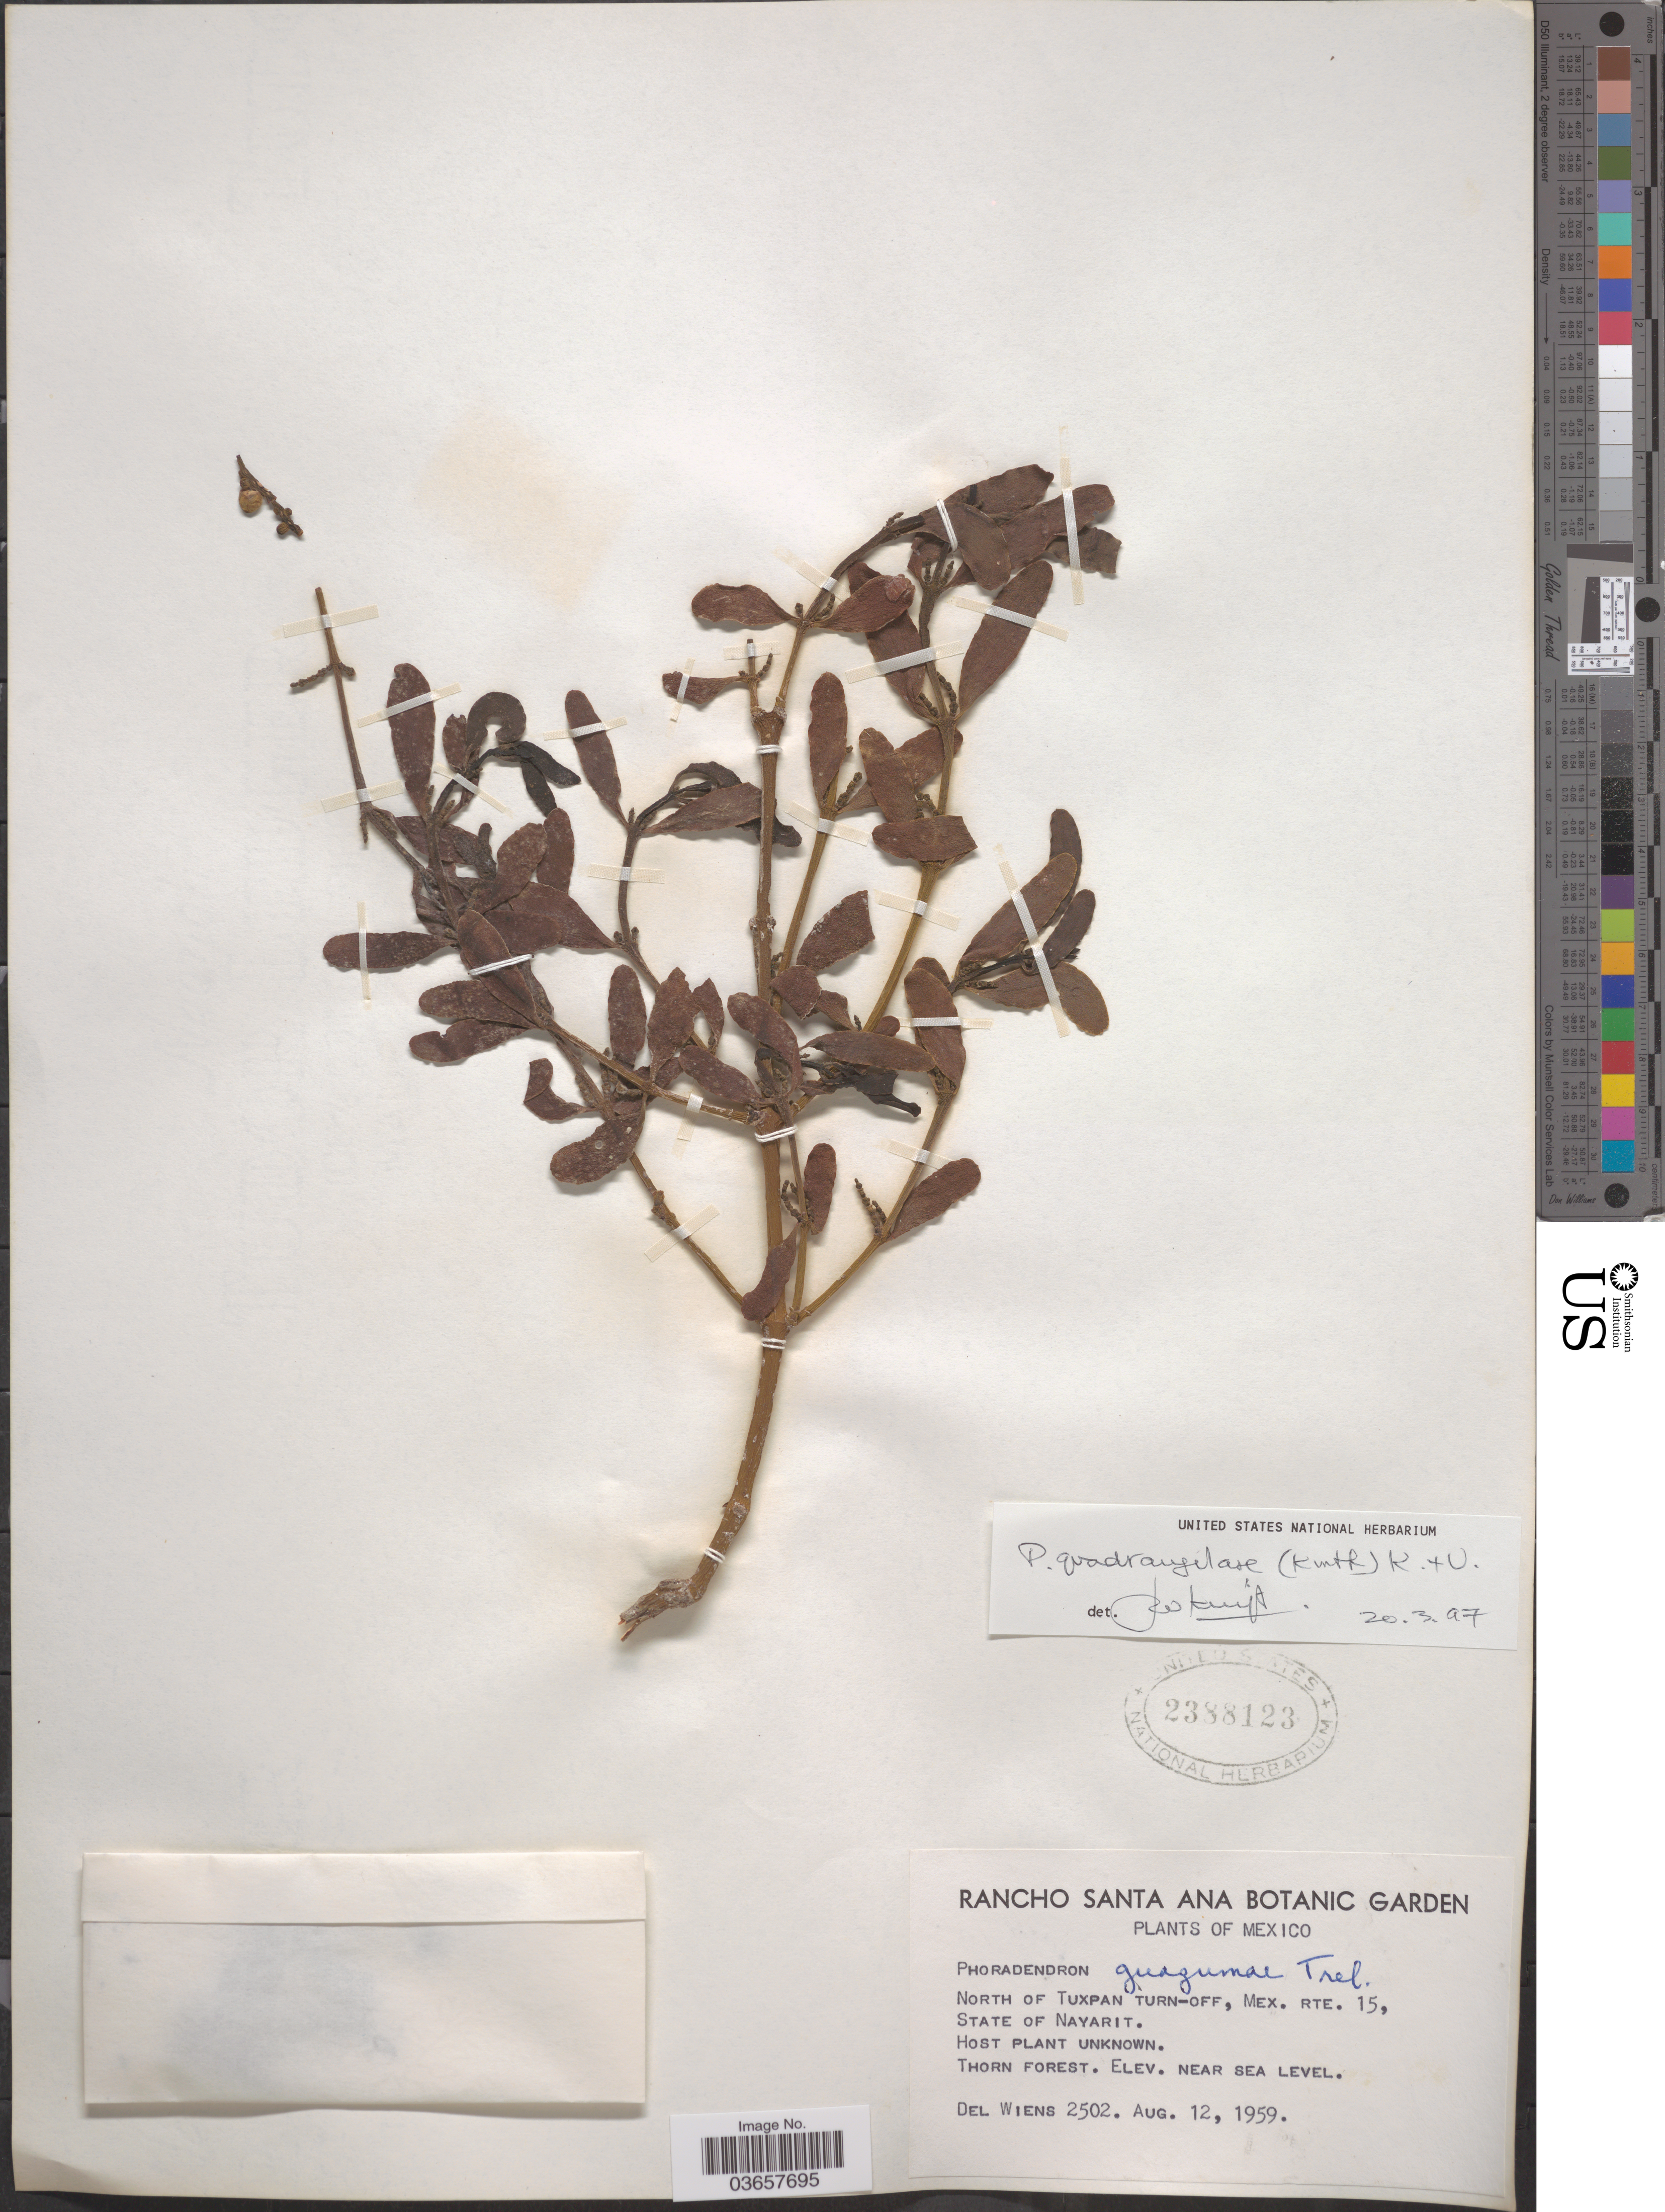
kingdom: Plantae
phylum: Tracheophyta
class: Magnoliopsida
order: Santalales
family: Viscaceae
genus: Phoradendron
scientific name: Phoradendron quadrangulare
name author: (Kunth) Griseb.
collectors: D. Wiens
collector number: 2502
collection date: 1959-08-12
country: Mexico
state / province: Nayarit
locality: North of Tuxpan turn-off, Mex. Rte. 15.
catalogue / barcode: US 2388123